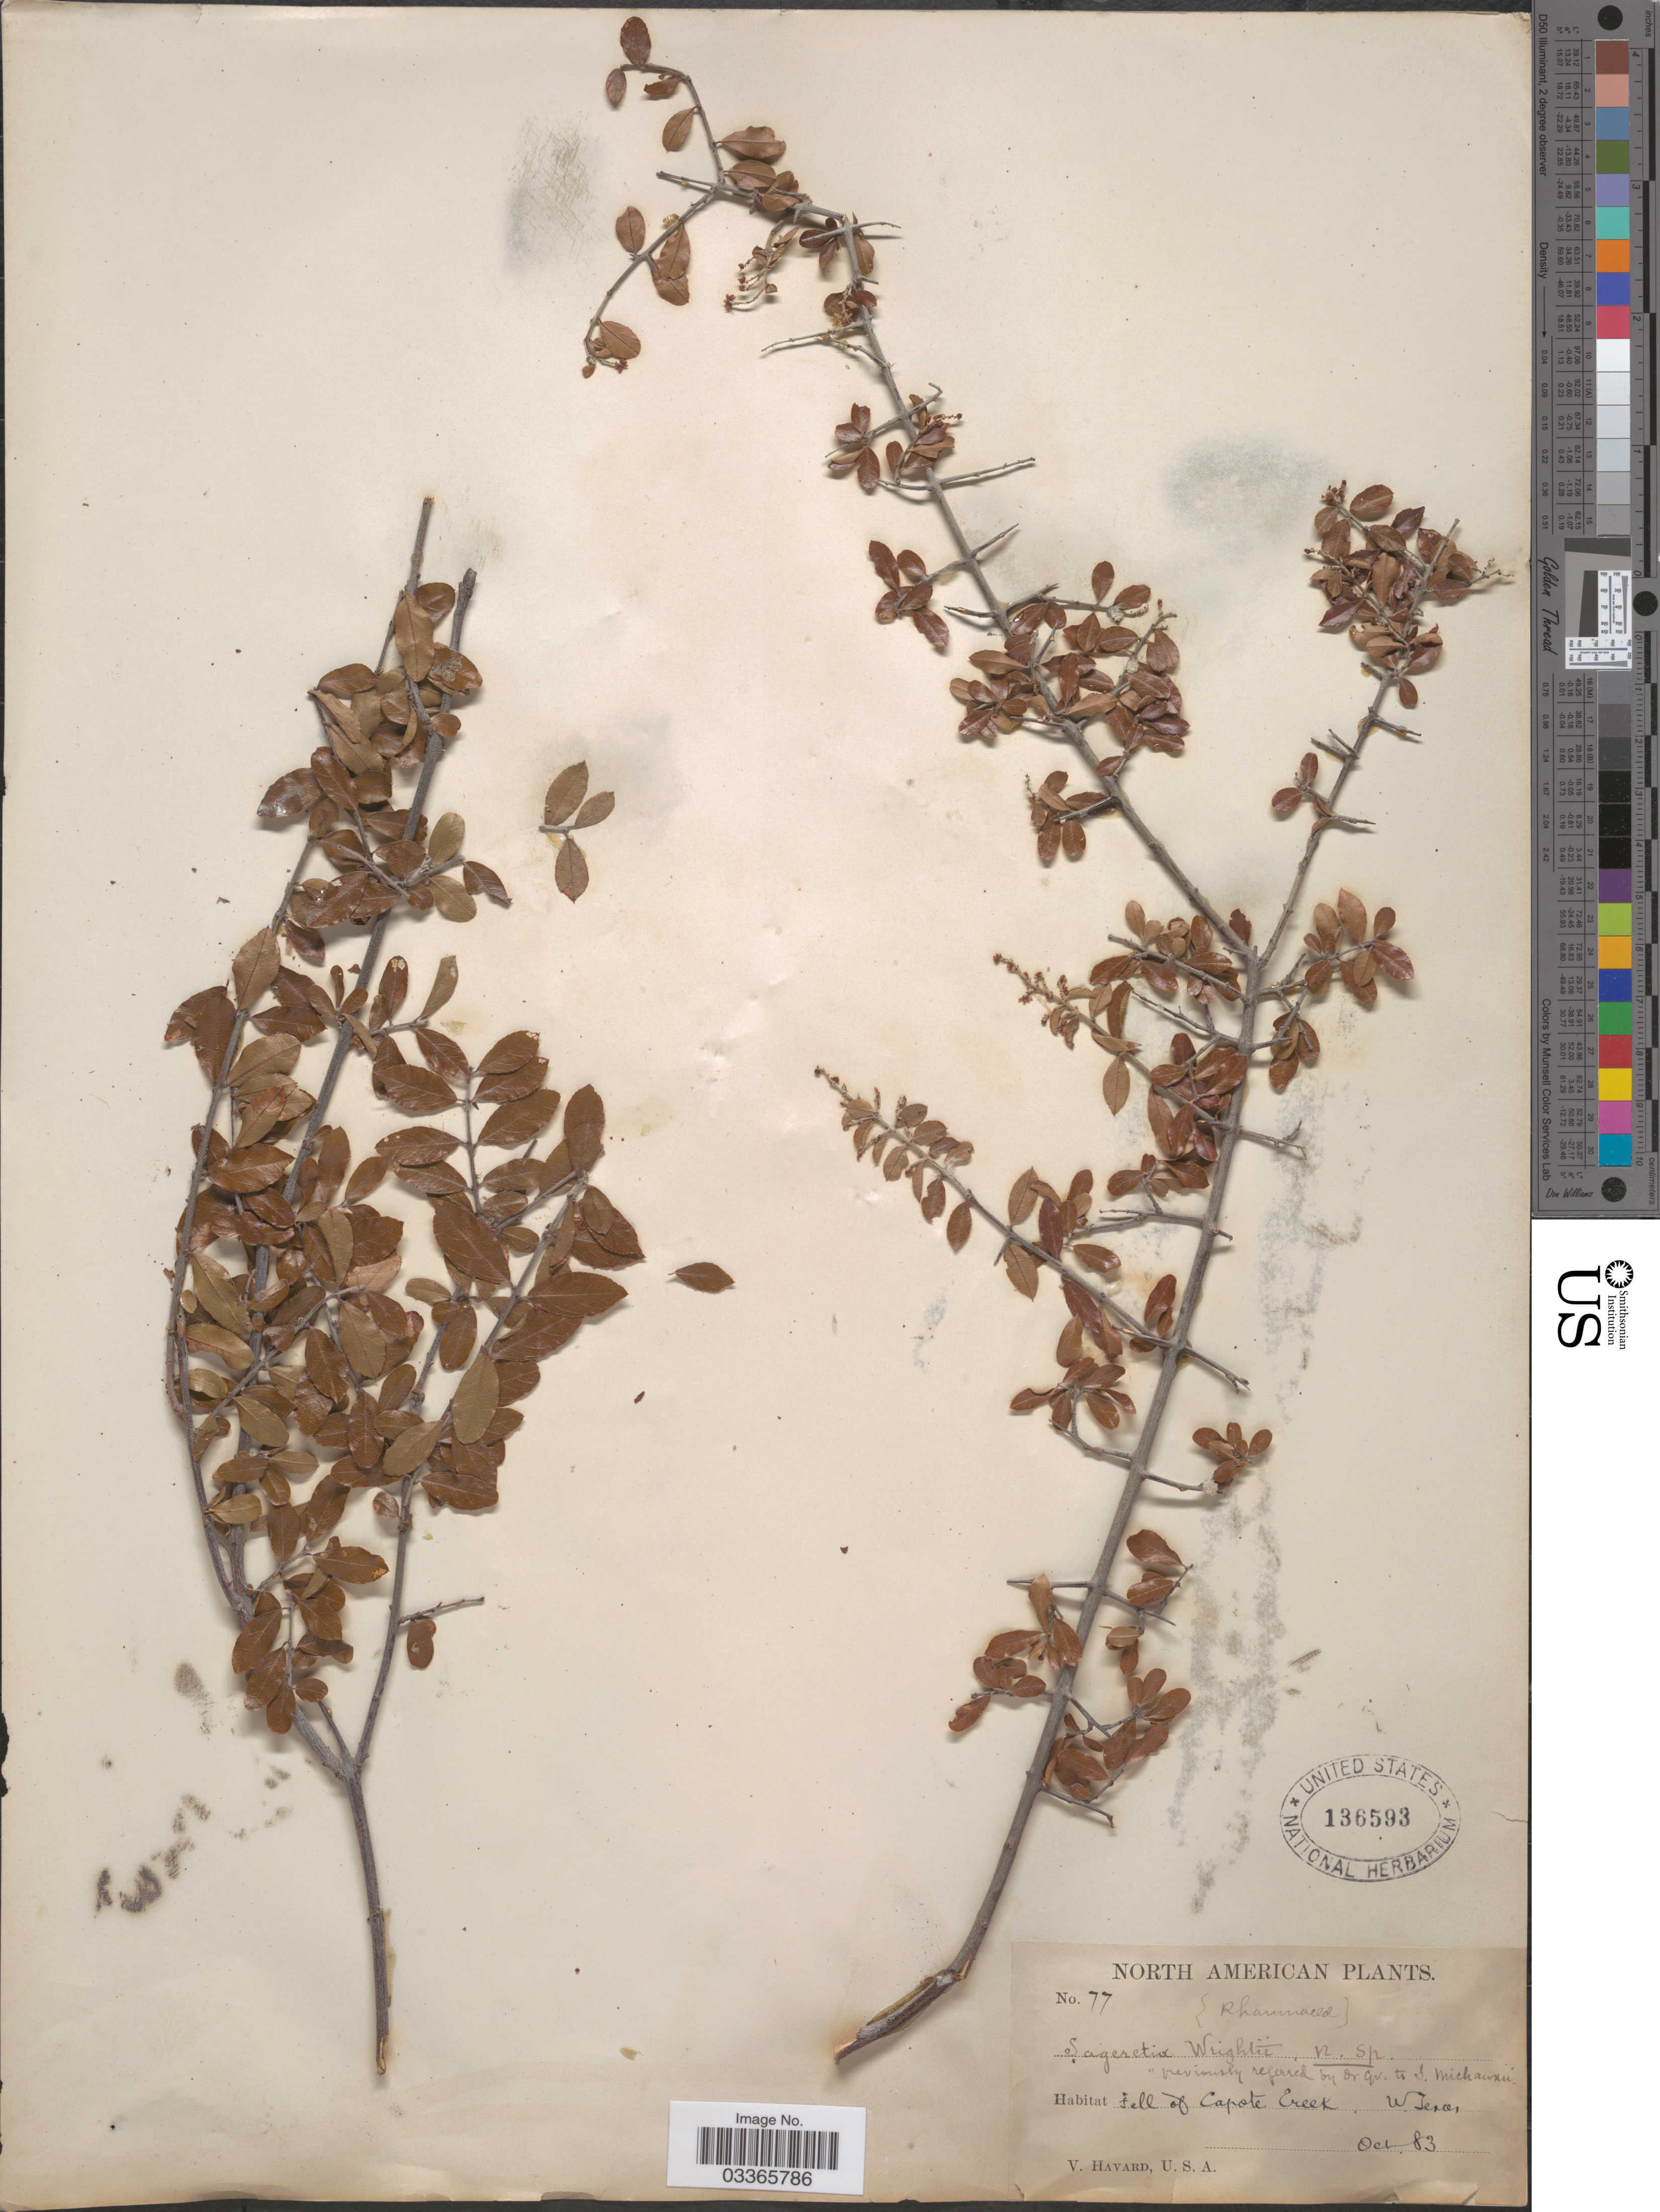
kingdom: Plantae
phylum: Tracheophyta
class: Magnoliopsida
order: Rosales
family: Rhamnaceae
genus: Sageretia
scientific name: Sageretia wrightii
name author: S. Watson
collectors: V. Havard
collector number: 77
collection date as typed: Transcribed d/m/y: /10/83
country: United States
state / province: Texas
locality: Fall of Capote Creek. W. Texas.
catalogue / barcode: US 136593